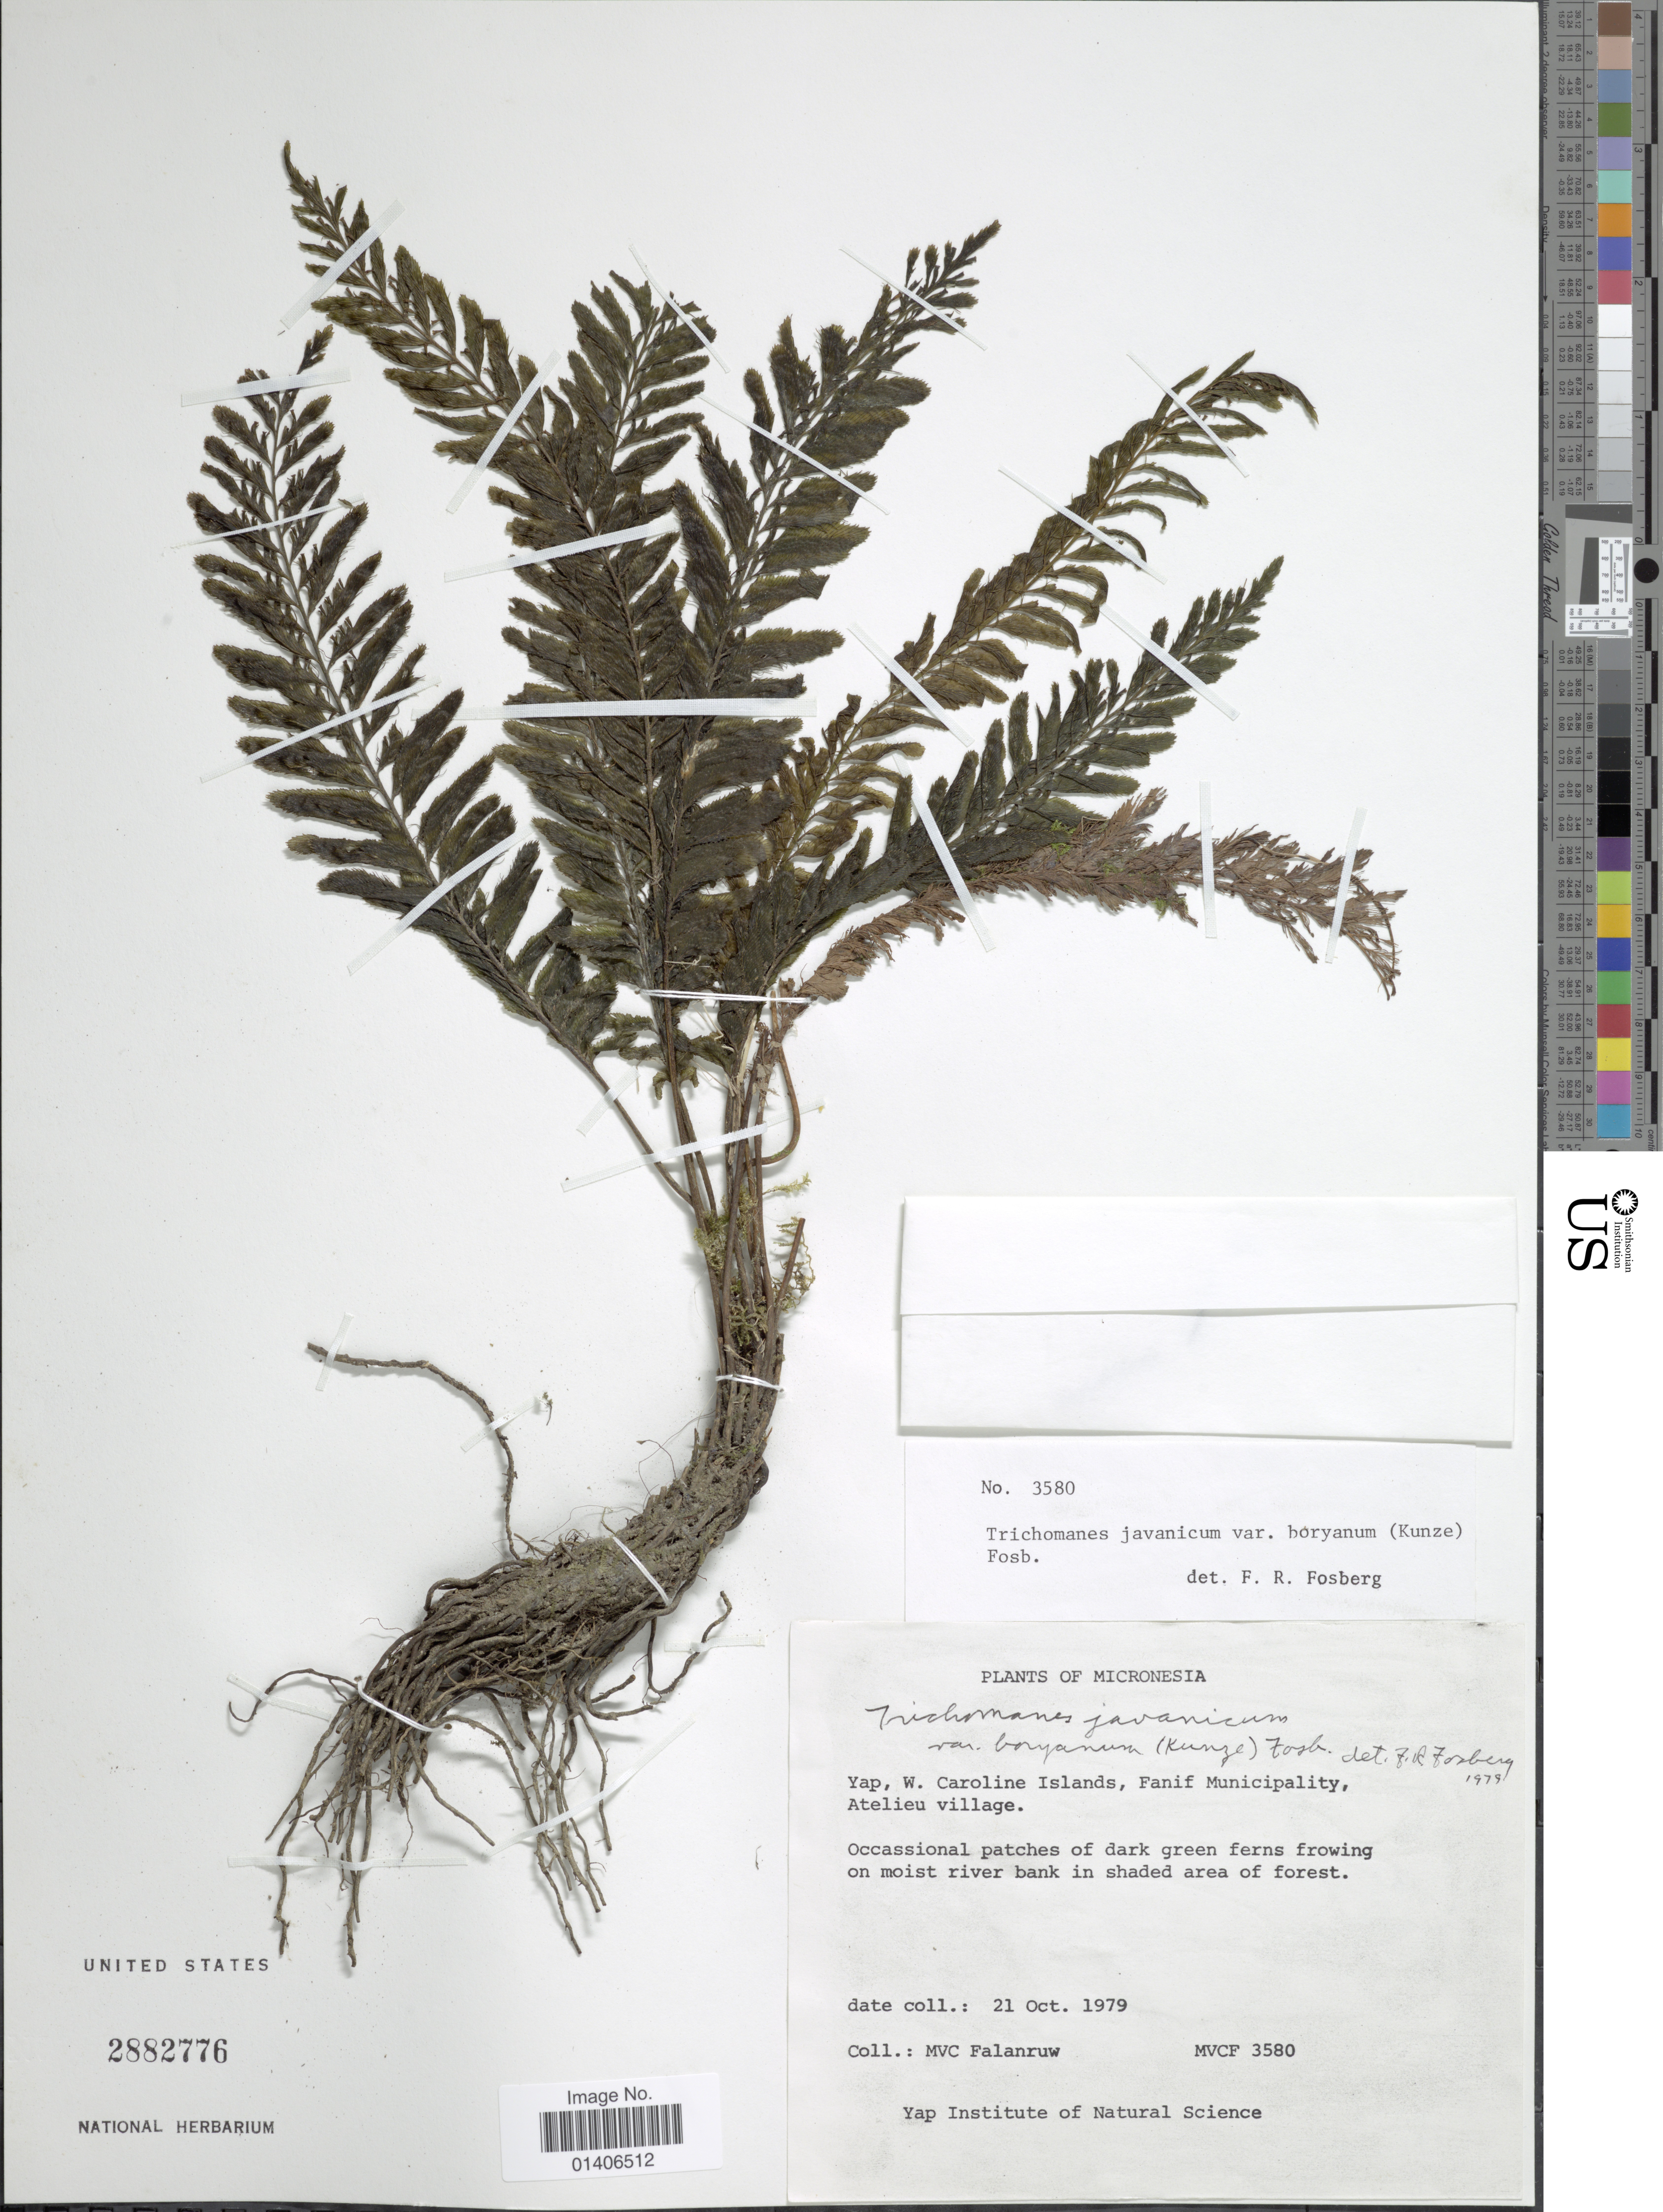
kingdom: Plantae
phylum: Tracheophyta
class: Polypodiopsida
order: Hymenophyllales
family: Hymenophyllaceae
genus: Cephalomanes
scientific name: Cephalomanes atrovirens subsp. boryanum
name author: (Kunze) K. Iwats.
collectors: M. V. Falanruw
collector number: MVCF 3580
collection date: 1979-10-21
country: Micronesia, Federated States of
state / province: Yap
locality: W. Caroline Islands, Fanif Municipality, Atelieu village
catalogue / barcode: US 2882776